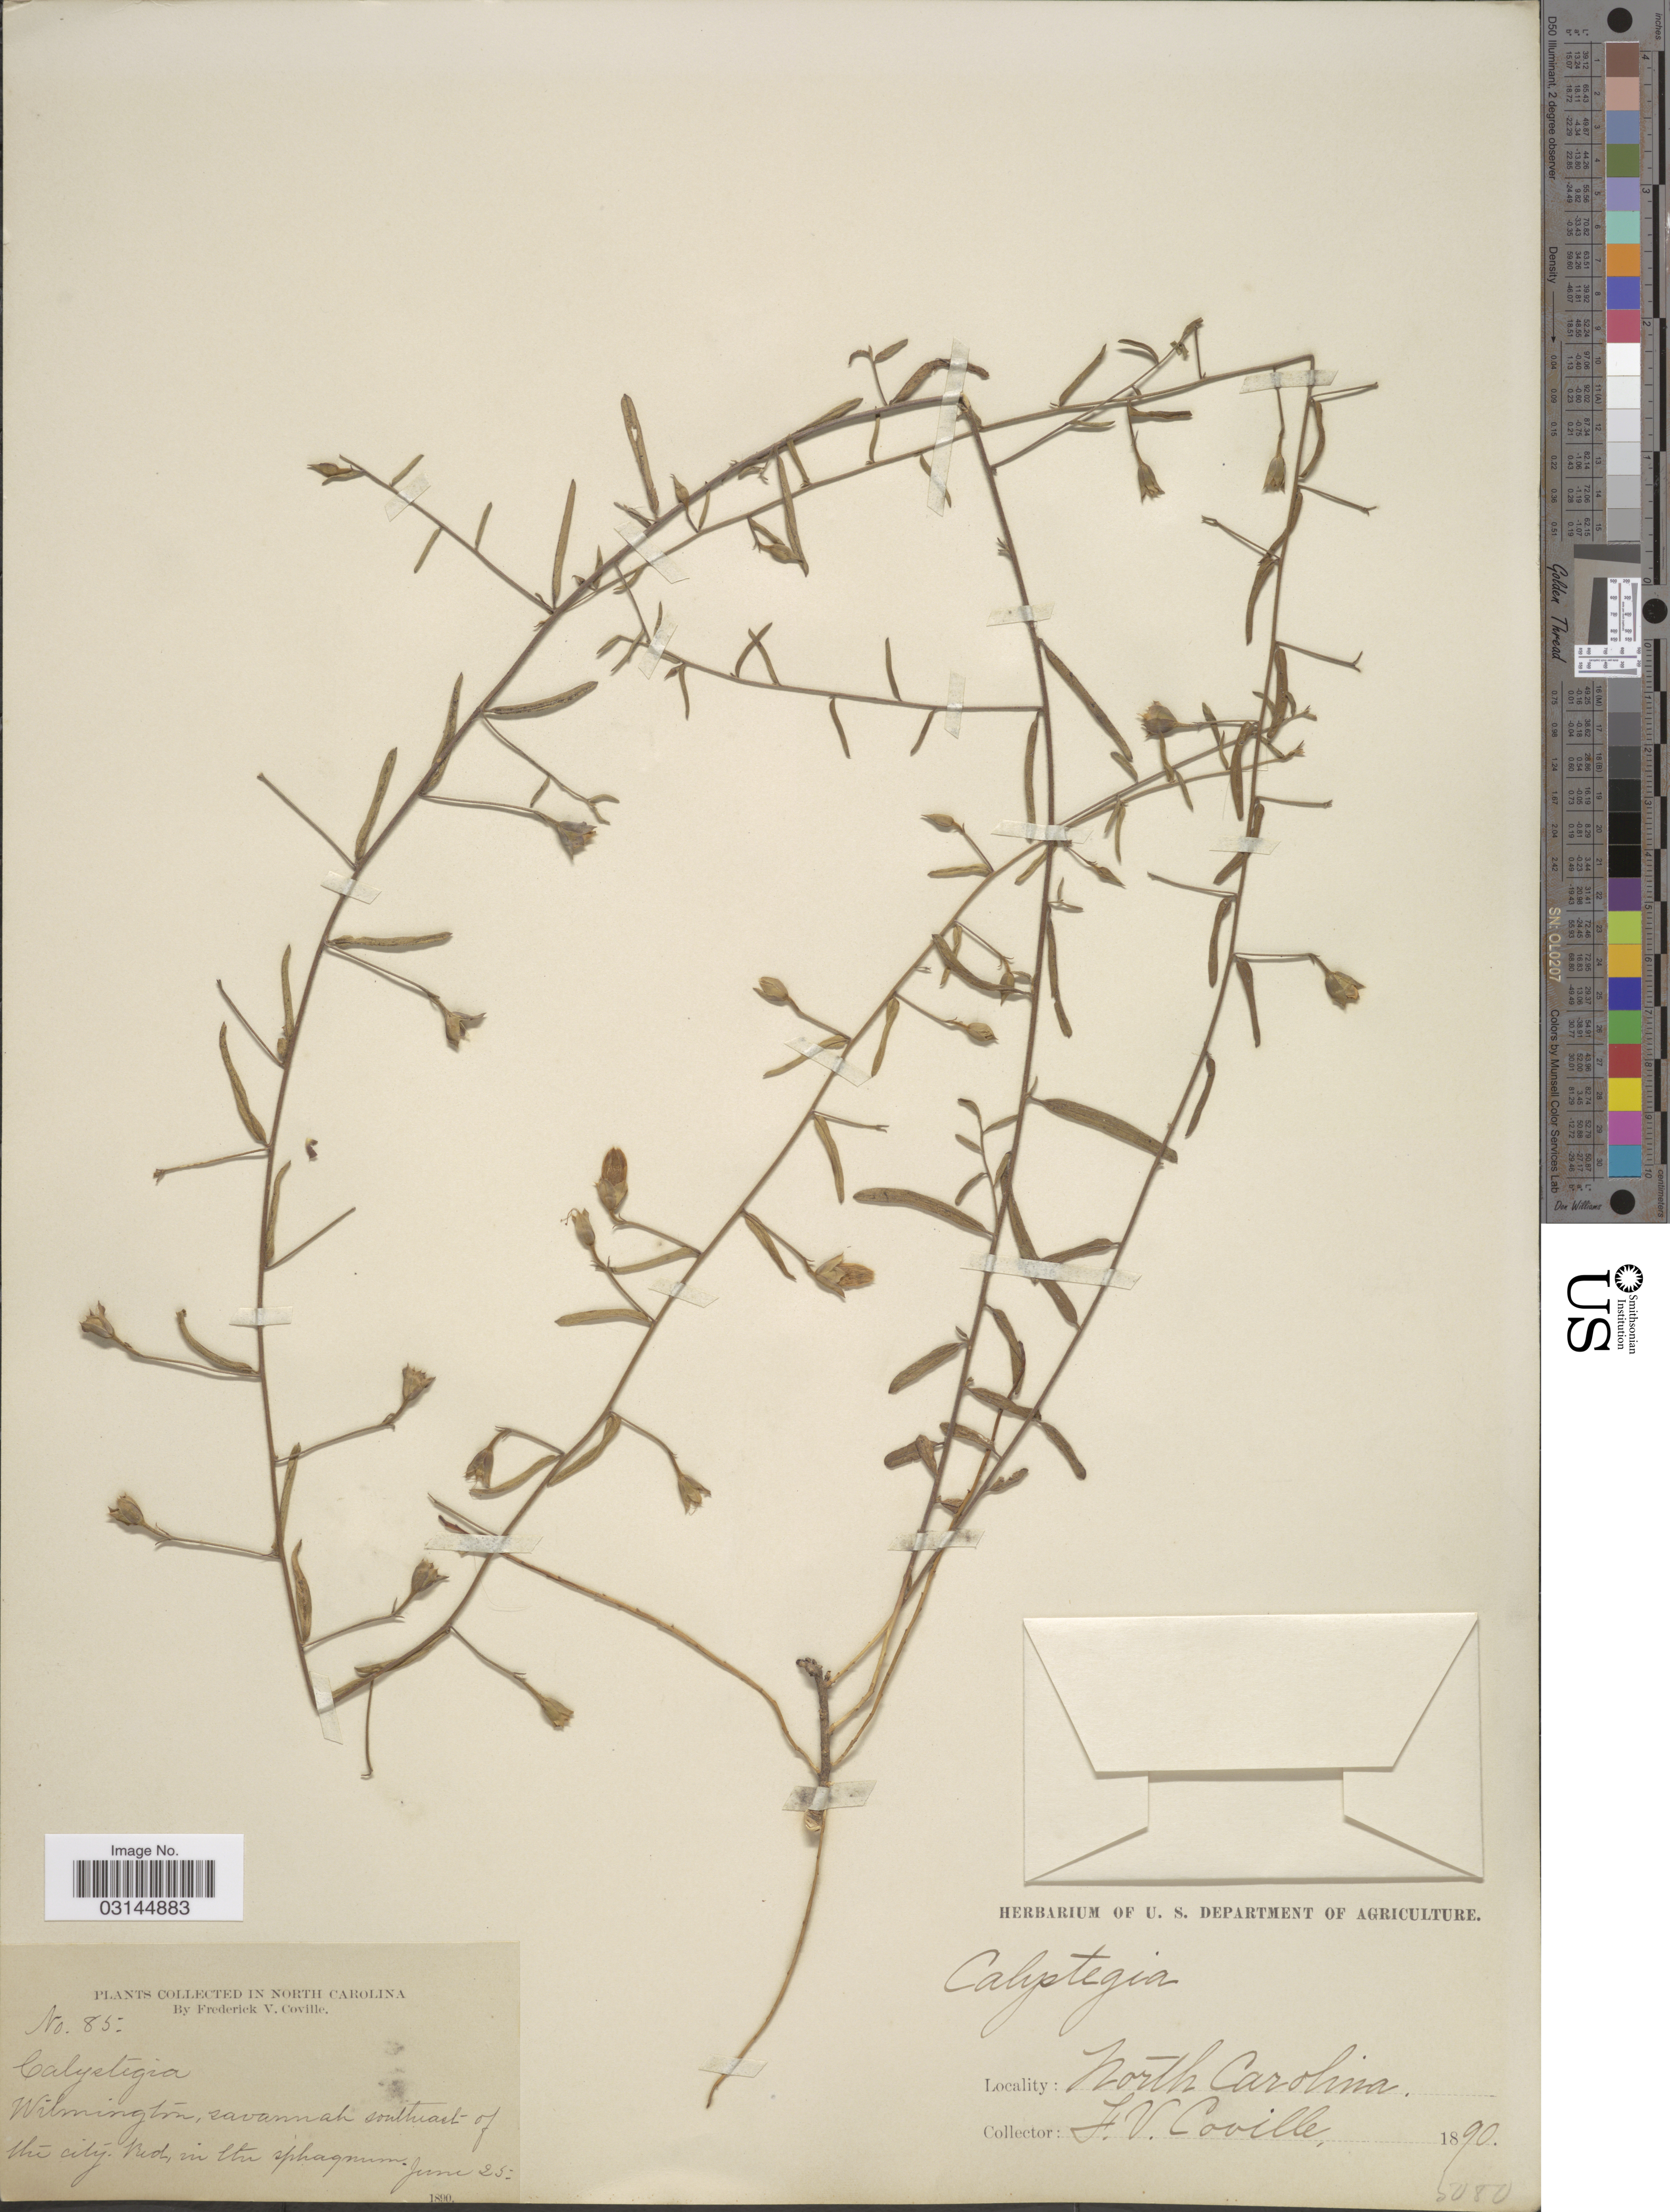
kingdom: Plantae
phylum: Tracheophyta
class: Magnoliopsida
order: Solanales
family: Convolvulaceae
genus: Convolvulus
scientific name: Convolvulus havanensis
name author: Jacq.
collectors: F. V. Coville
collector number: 85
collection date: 1890-06-25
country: United States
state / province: North Carolina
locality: Wilmington, savannah southeast of the city.